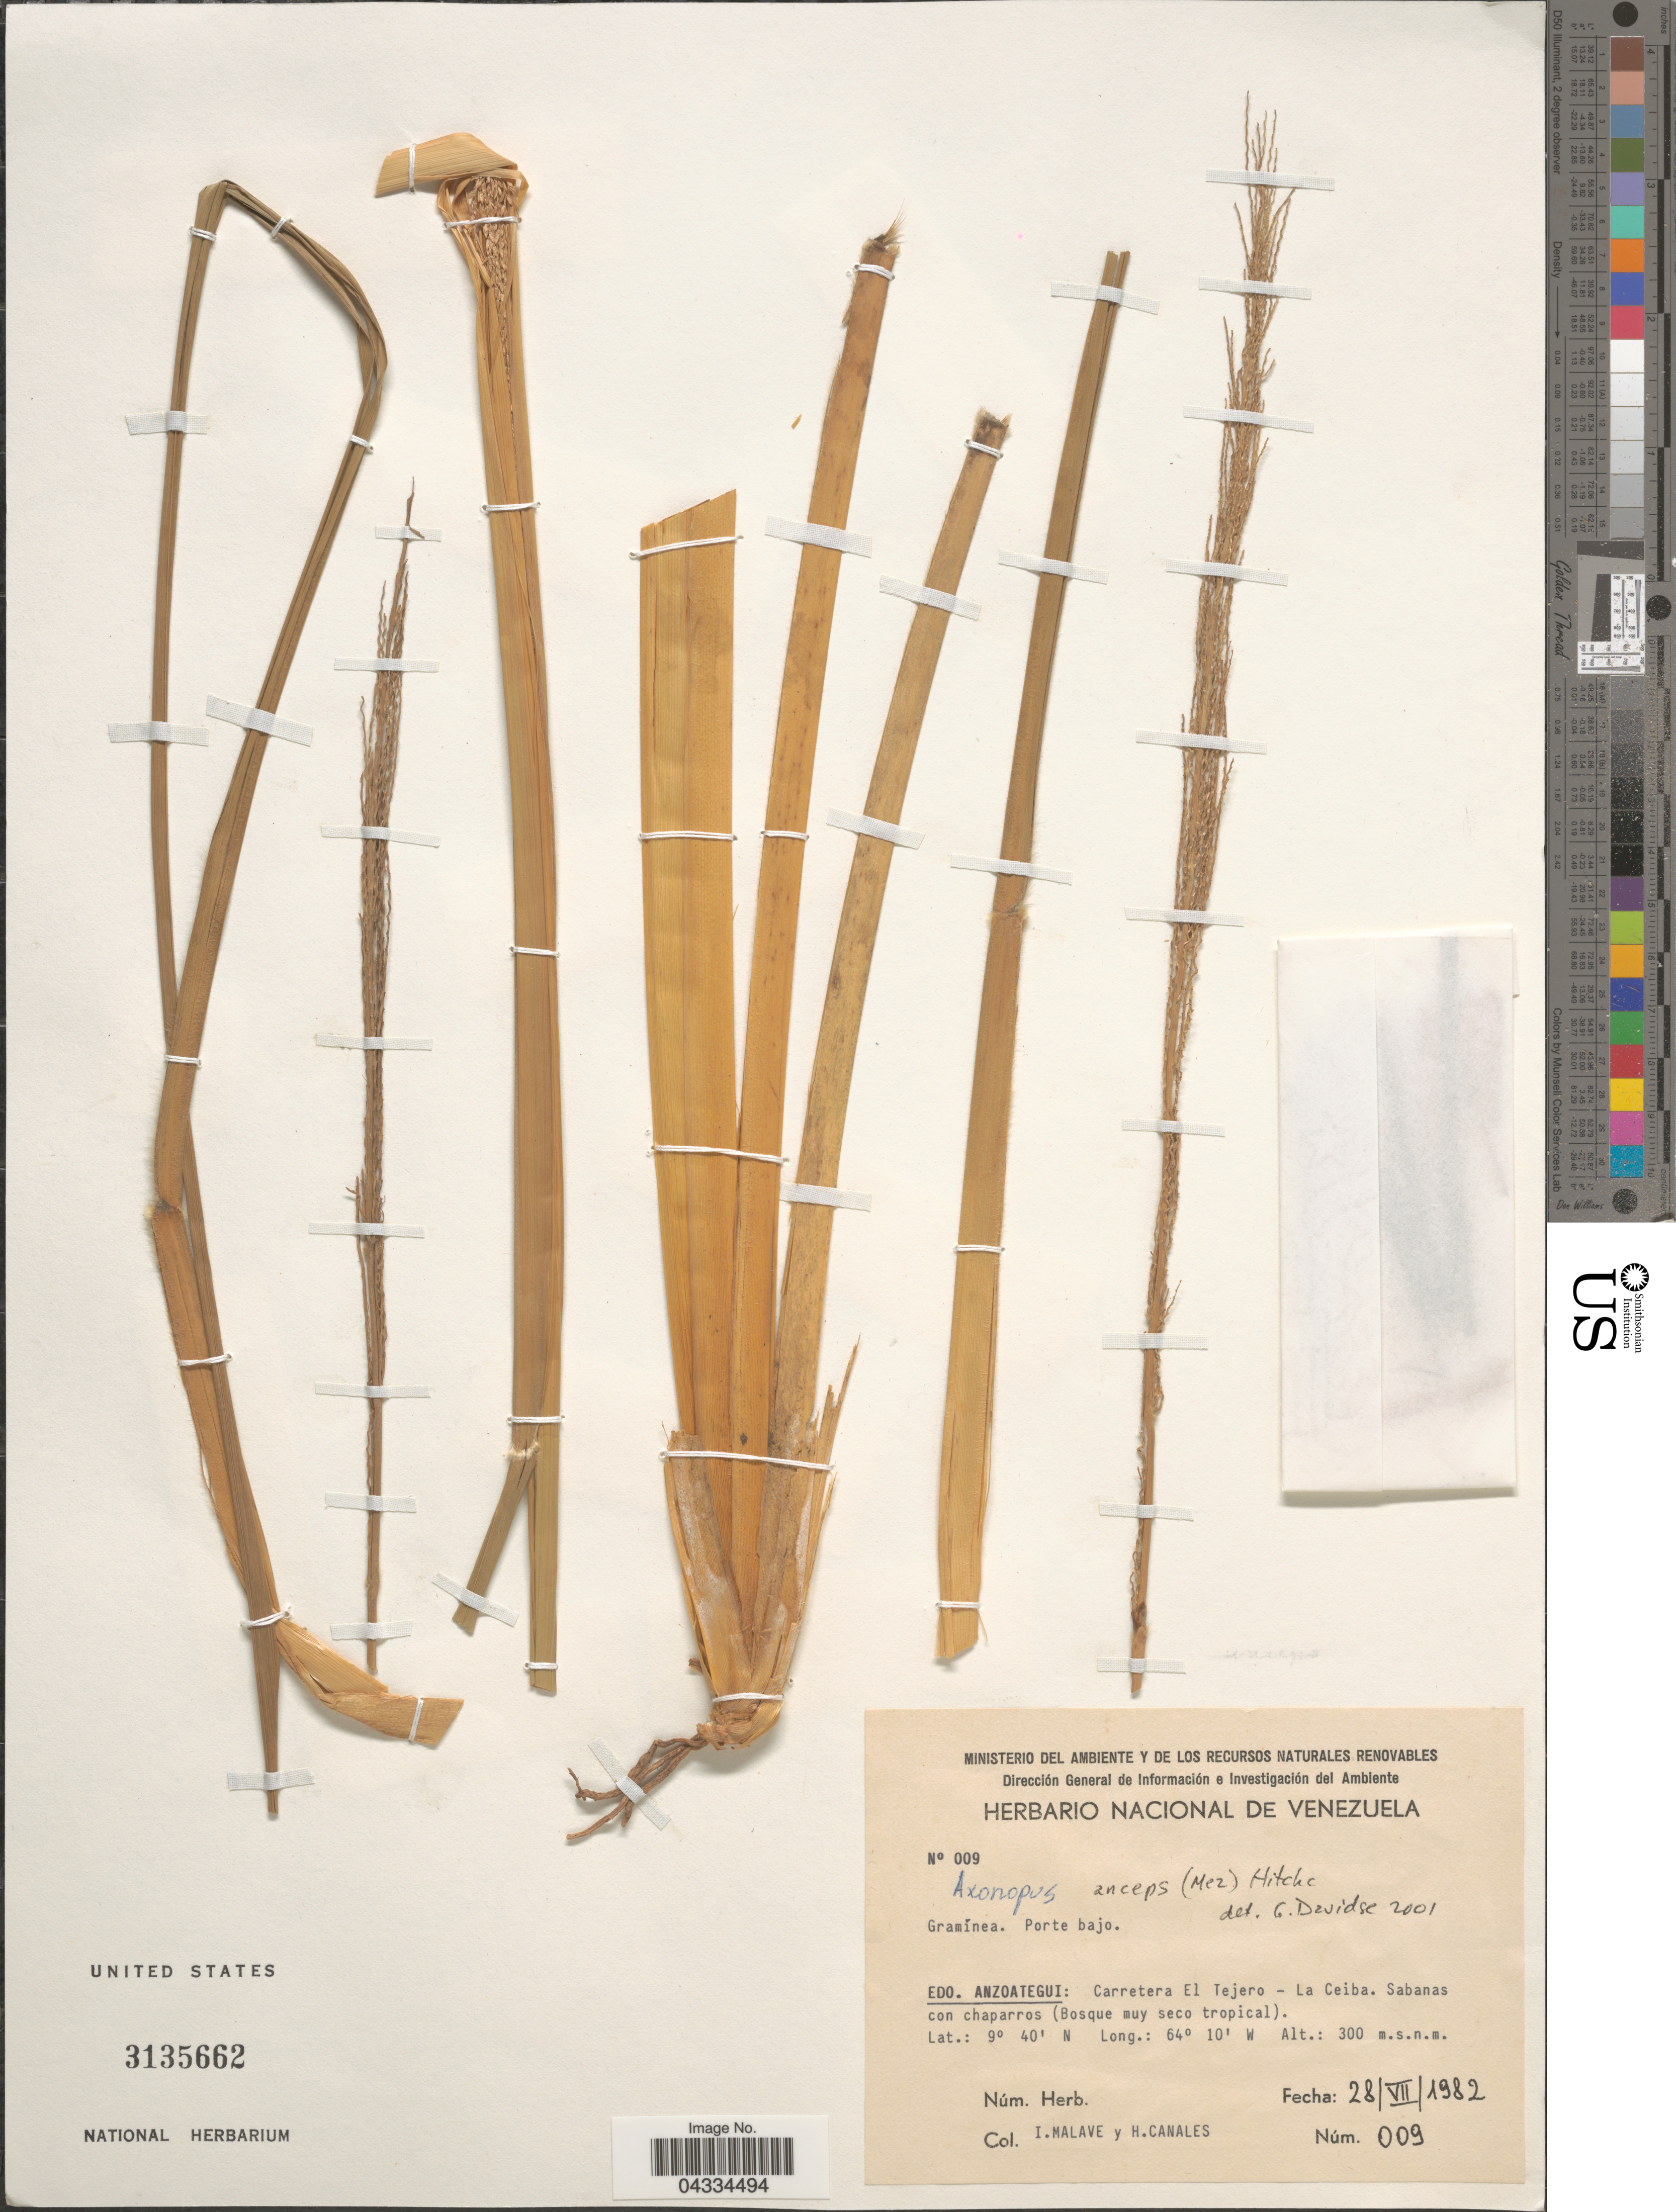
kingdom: Plantae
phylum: Tracheophyta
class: Liliopsida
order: Poales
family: Poaceae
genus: Axonopus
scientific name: Axonopus anceps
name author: (Mez) Hitchc.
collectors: I. Malave & H. Canales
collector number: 009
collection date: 1982-07-28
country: Venezuela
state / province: Anzoategui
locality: Carretera El Tejero - La Ceiba.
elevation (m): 300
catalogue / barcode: US 3135662